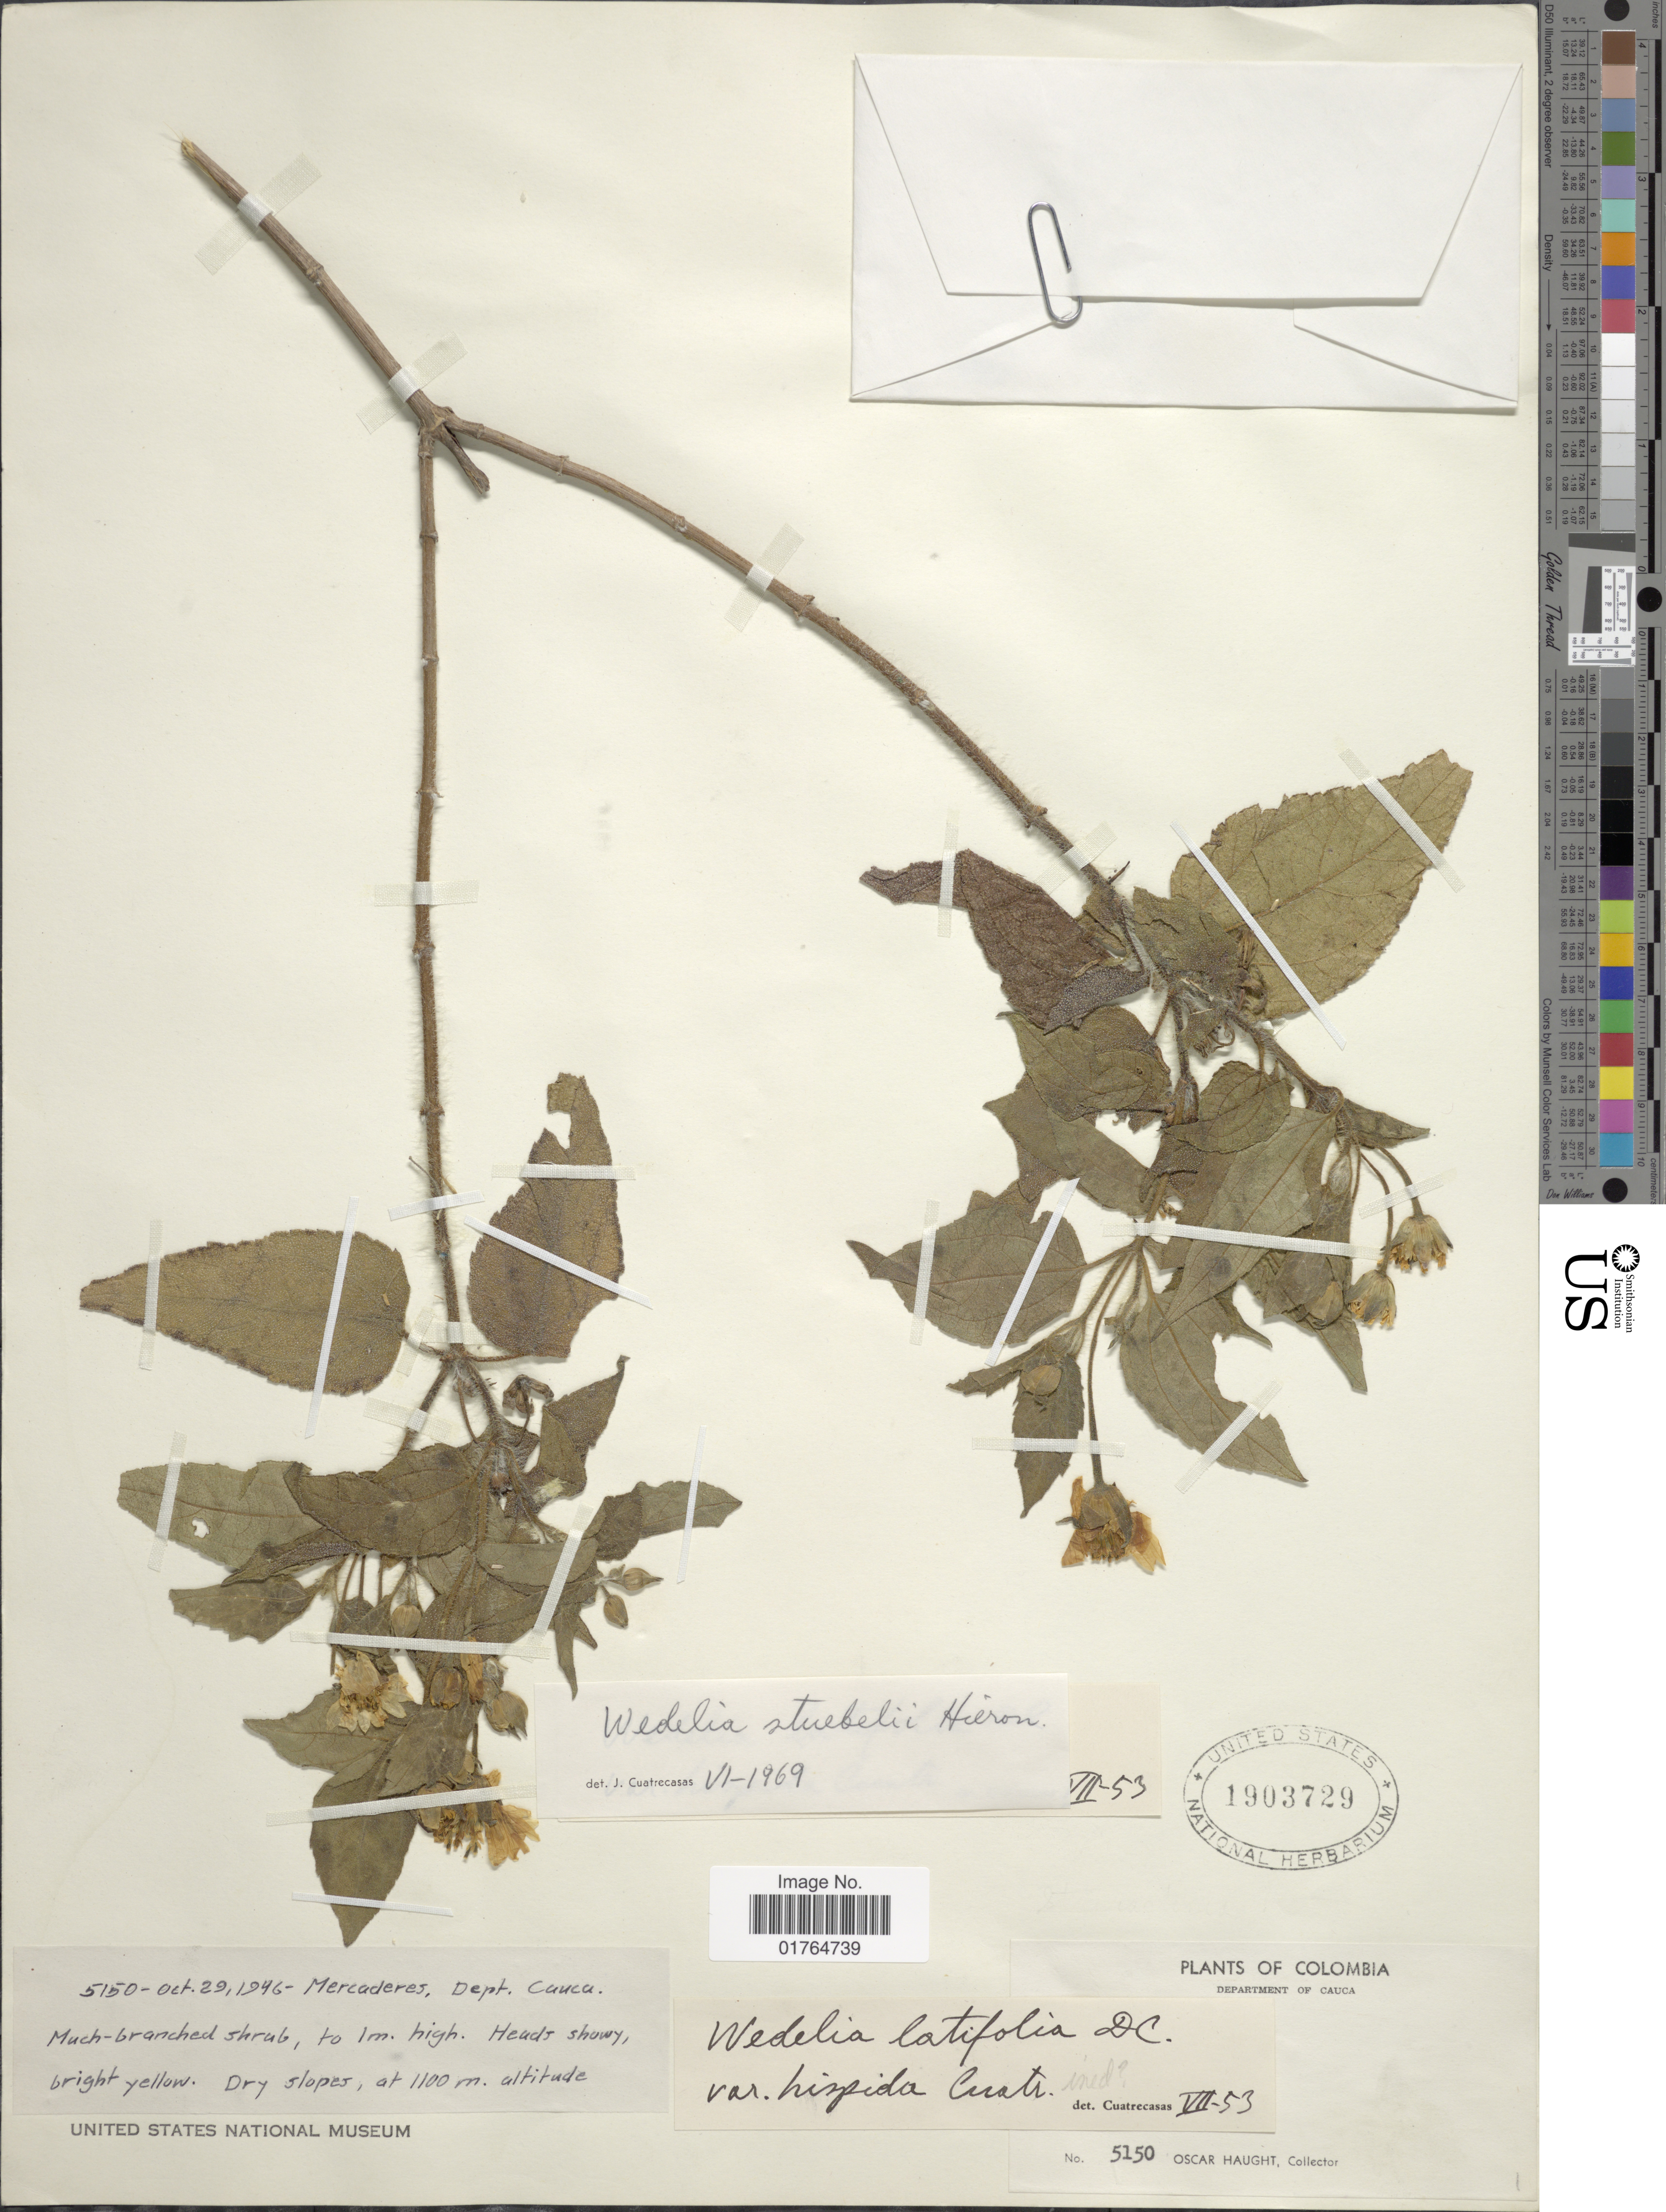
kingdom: Plantae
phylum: Tracheophyta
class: Magnoliopsida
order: Asterales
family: Asteraceae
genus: Wedelia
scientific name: Wedelia stubelii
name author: Hieron.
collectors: O. Haught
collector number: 5150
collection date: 1946-10-29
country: Colombia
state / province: Cauca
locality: Mercaderes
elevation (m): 1100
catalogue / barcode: US 1903729